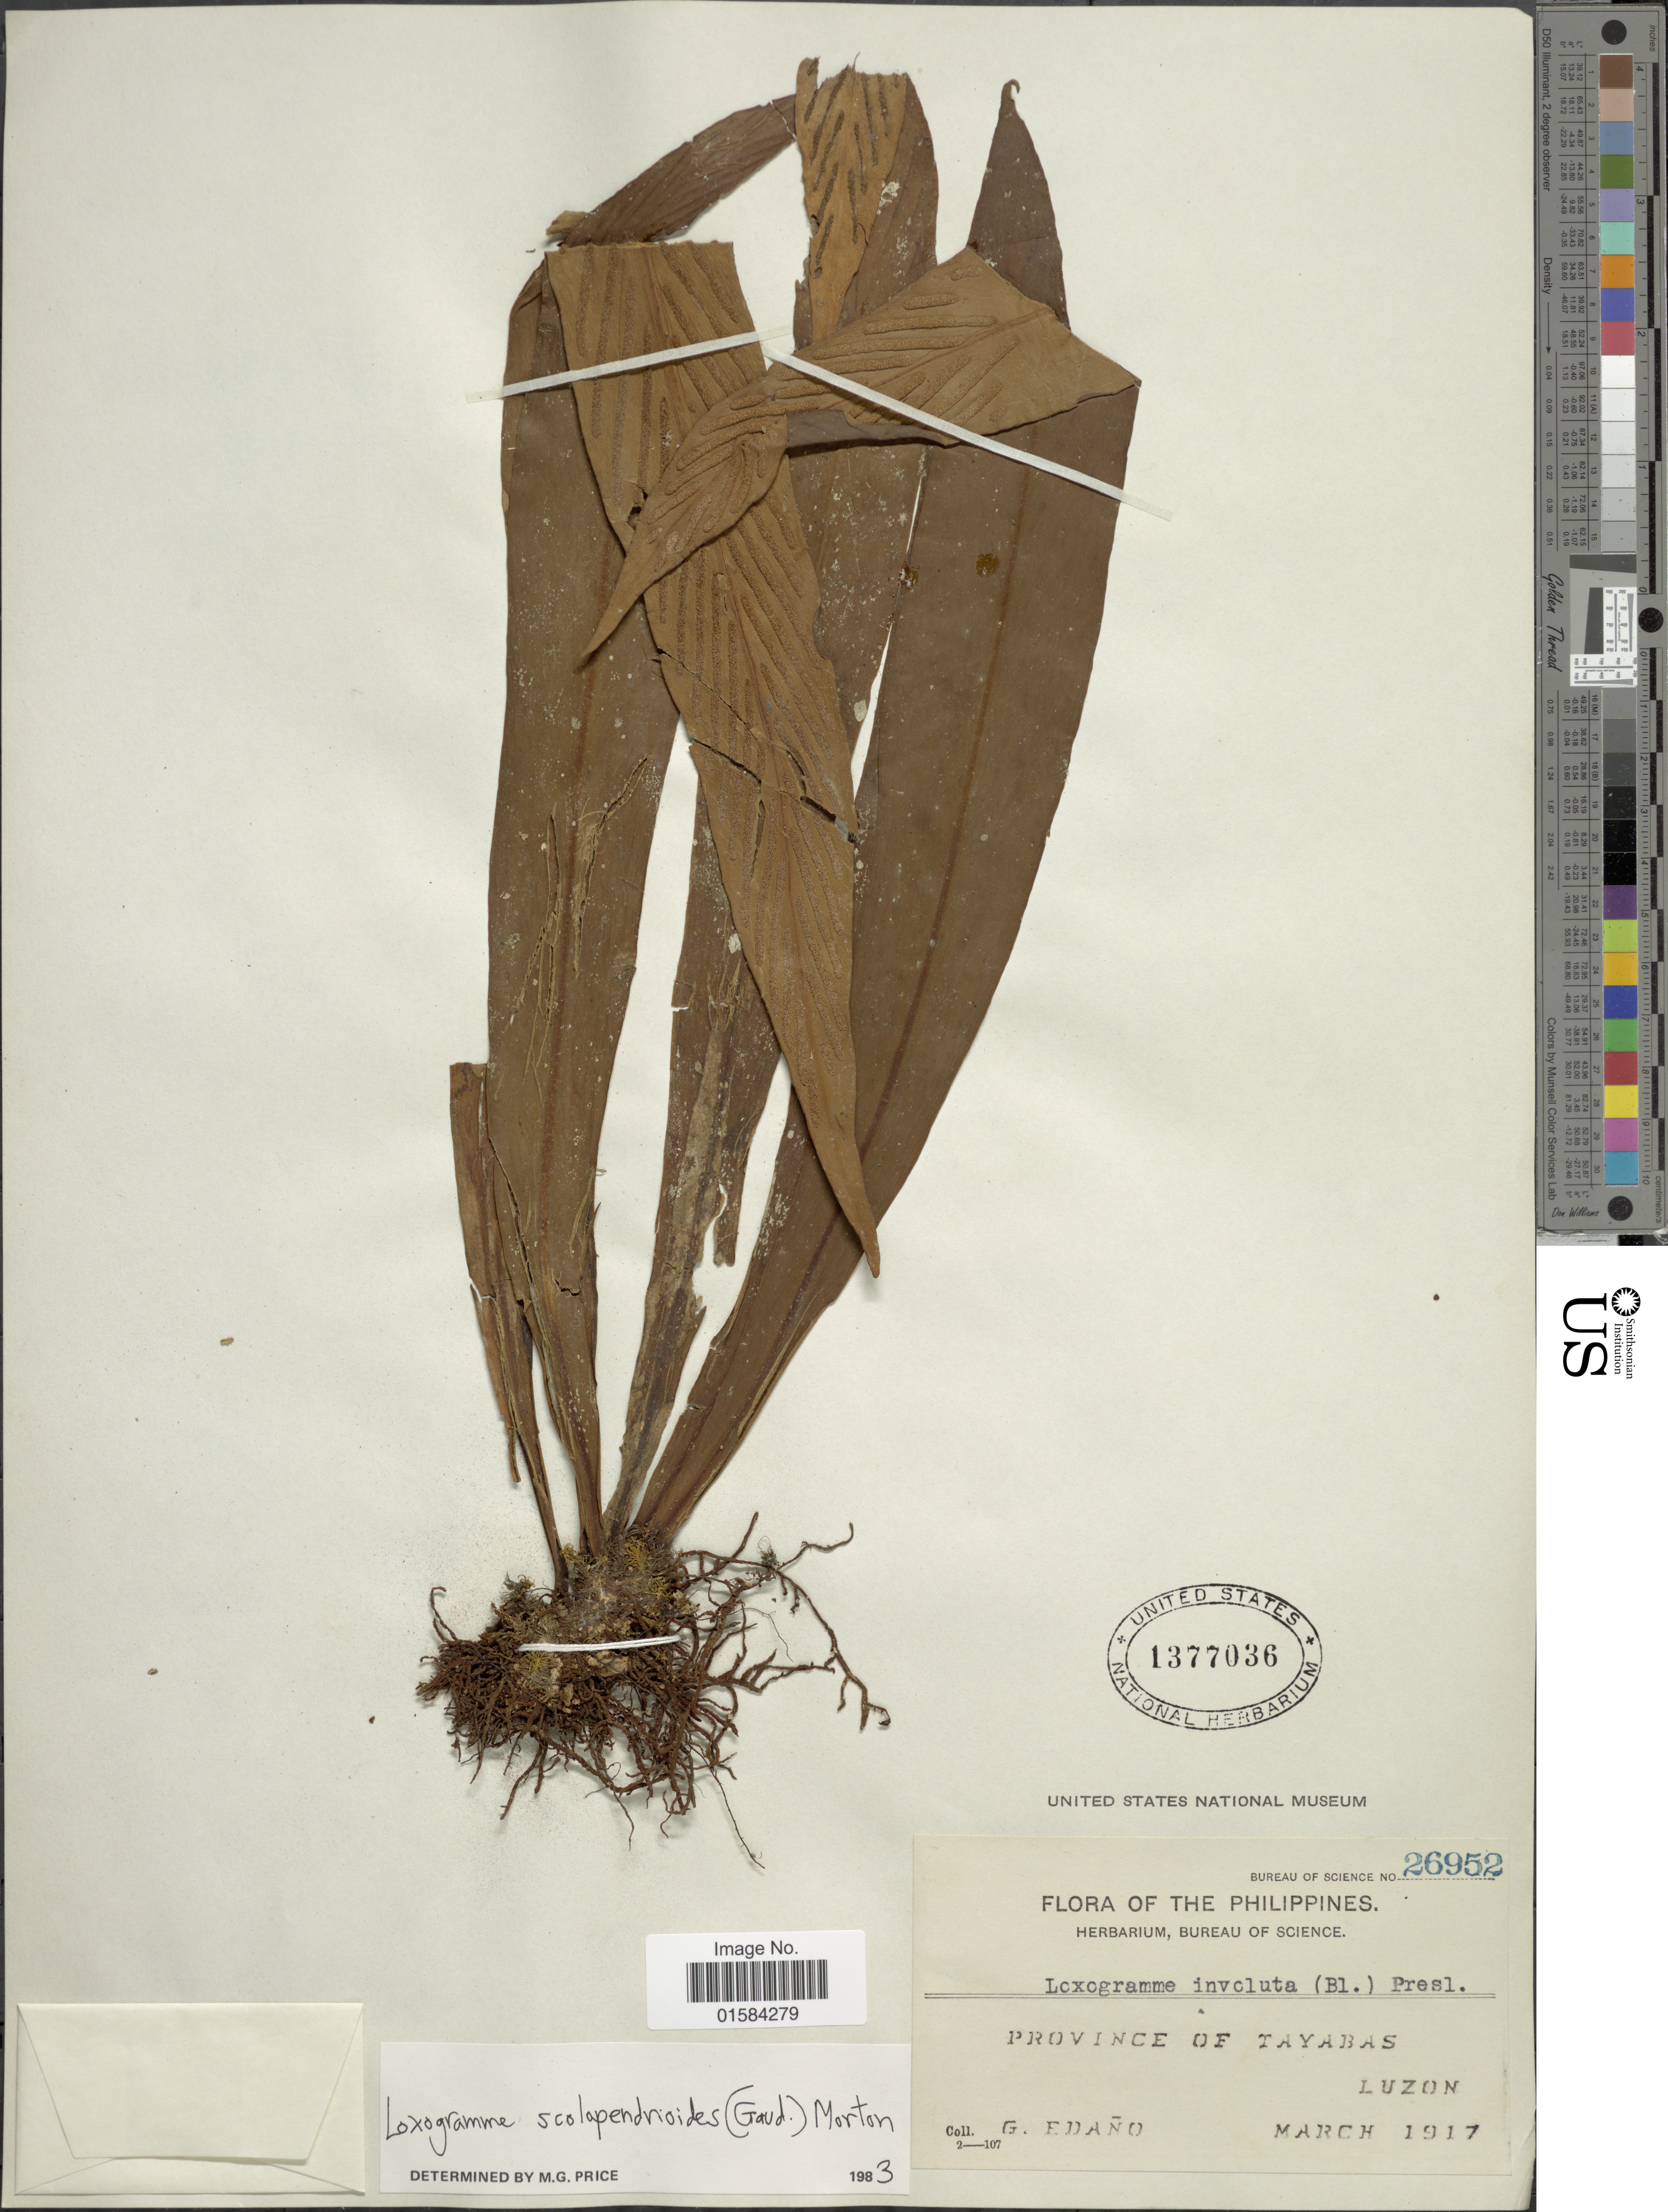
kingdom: Plantae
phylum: Tracheophyta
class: Polypodiopsida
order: Polypodiales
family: Polypodiaceae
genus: Loxogramme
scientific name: Loxogramme scolopendrioides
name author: (Gaudich.) C.V. Morton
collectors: G. Edaño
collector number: Bureau of Science 26952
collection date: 1917-03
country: Philippines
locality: Province of Tayabas, Luzon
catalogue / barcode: US 1377036